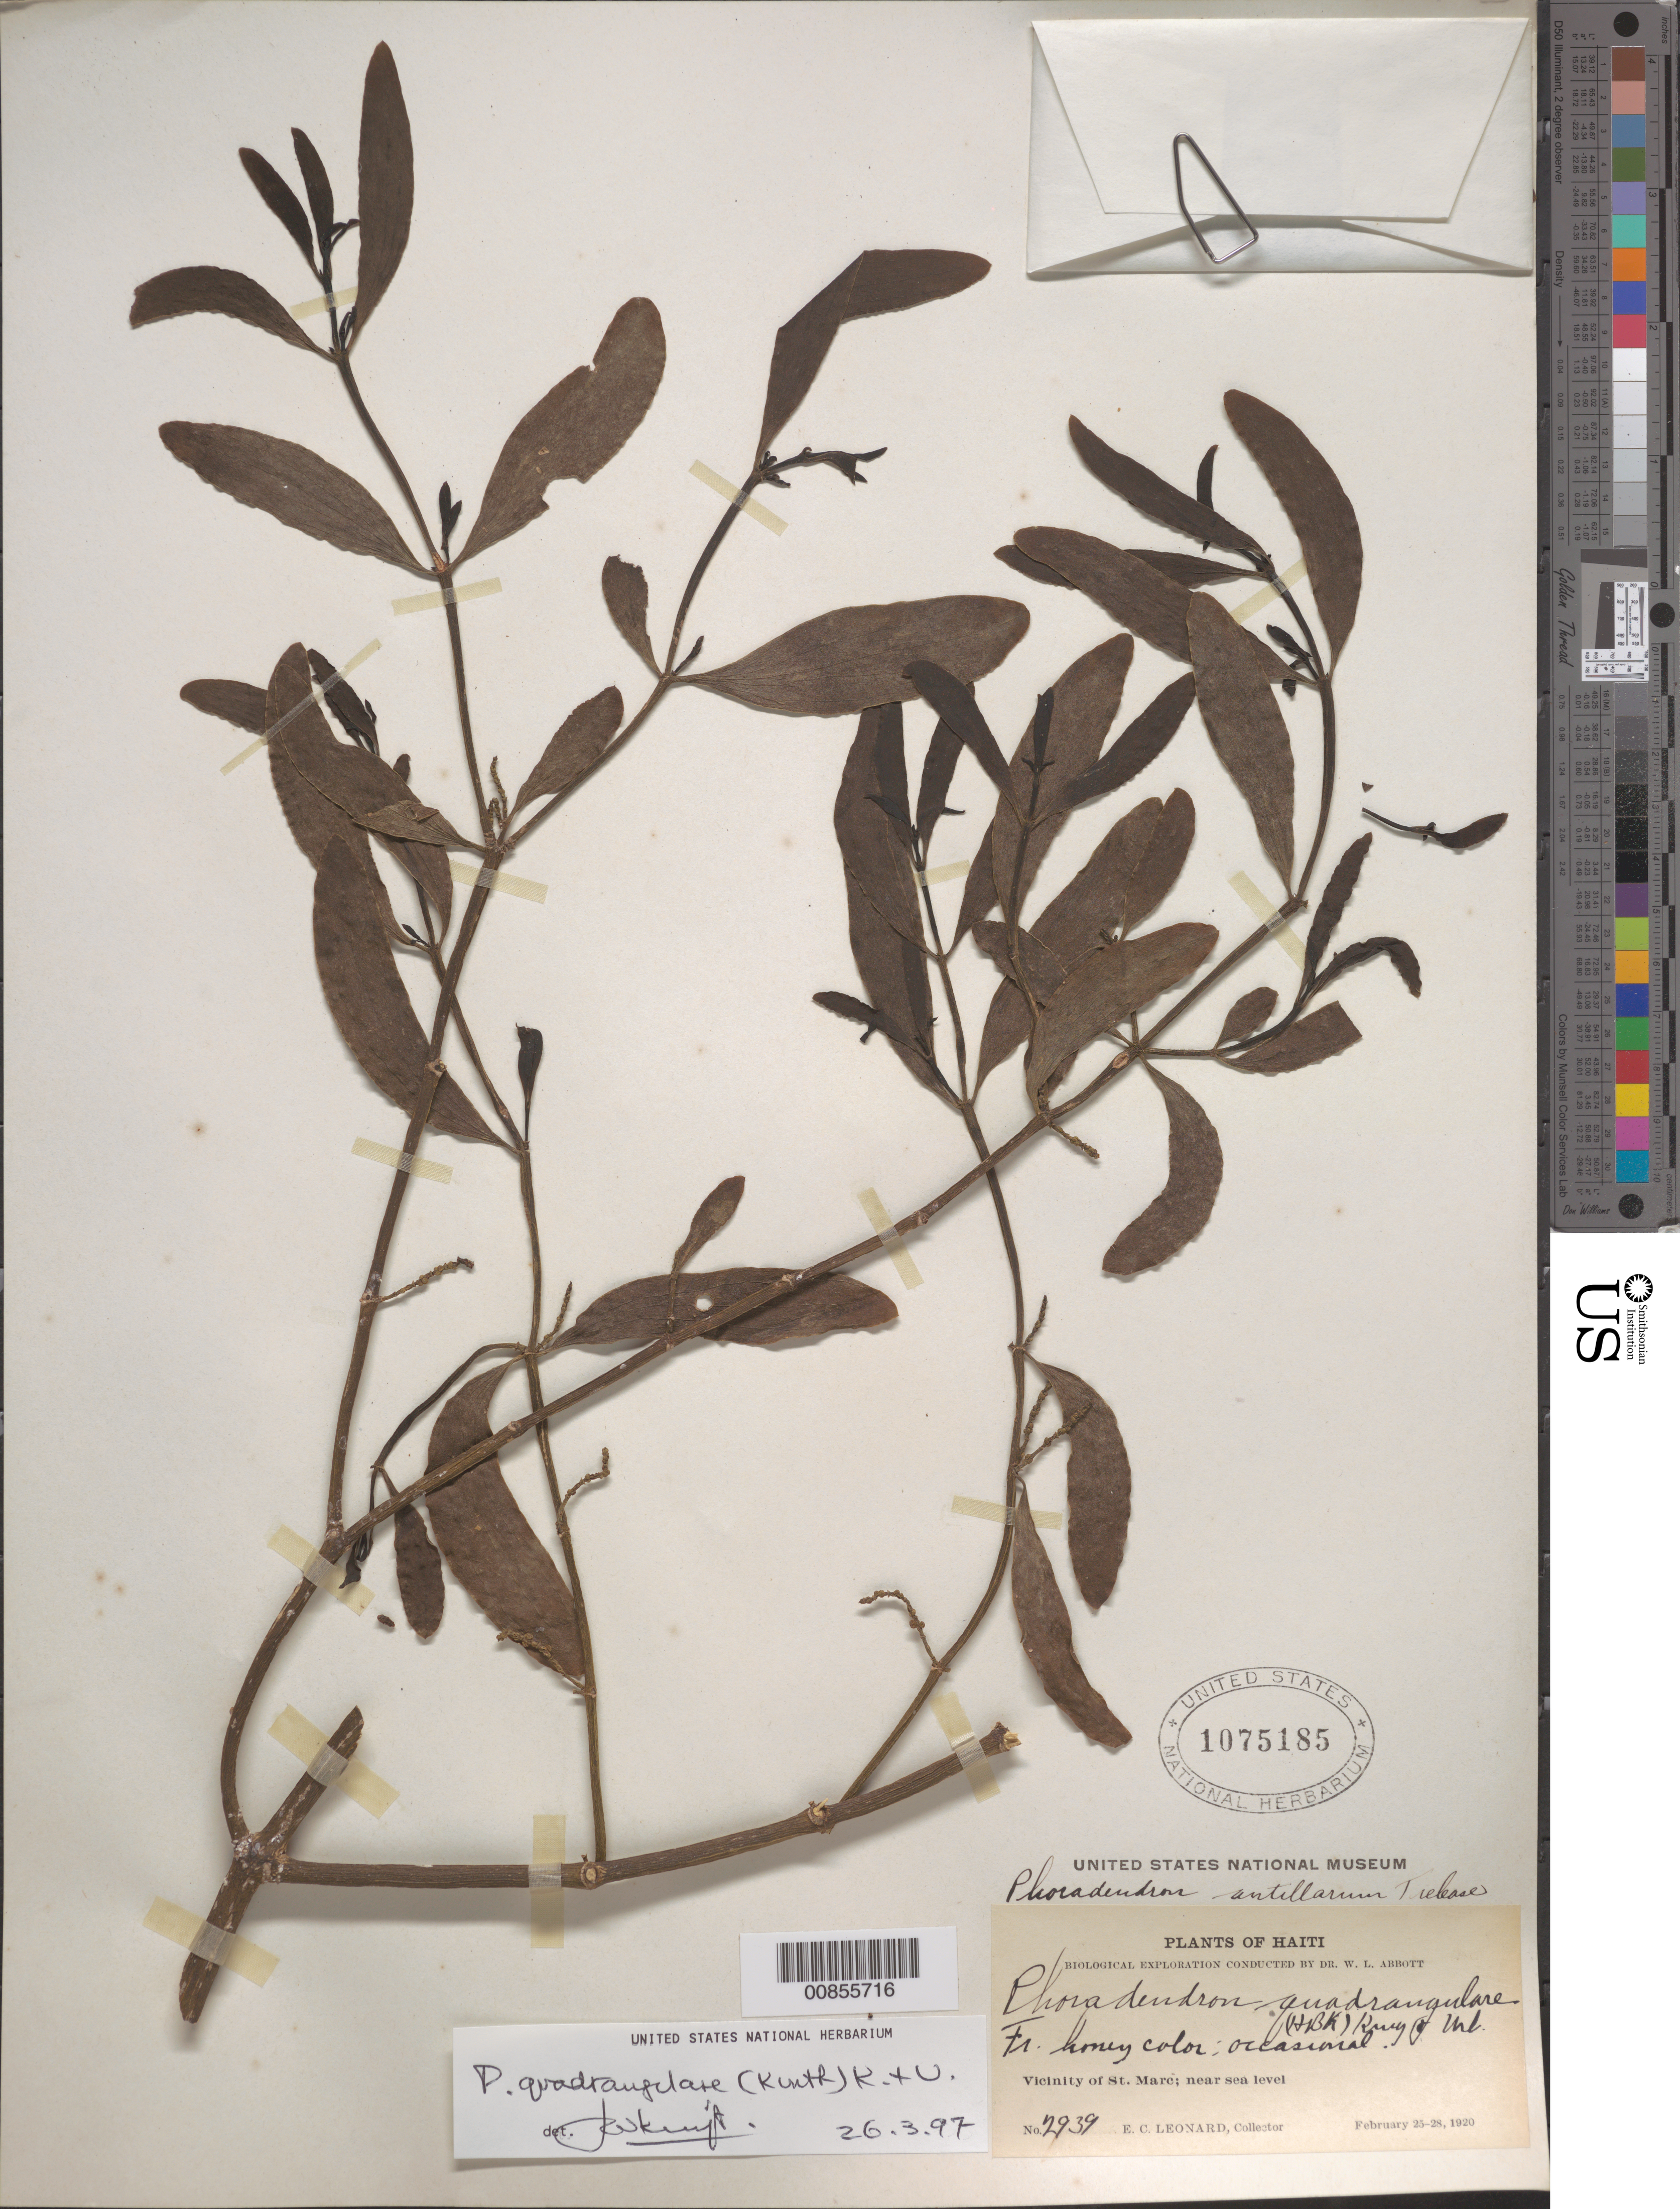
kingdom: Plantae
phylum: Tracheophyta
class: Magnoliopsida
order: Santalales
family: Viscaceae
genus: Phoradendron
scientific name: Phoradendron quadrangulare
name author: (Kunth) Griseb.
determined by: Kuijt, Job, (CANADA)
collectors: E. C. Leonard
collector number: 2939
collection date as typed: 25 Feb 1920 to 28 Feb 1920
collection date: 1920-02-25/1920-02-28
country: Haiti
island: Hispaniola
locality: Vicinity of St. Marc.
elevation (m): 0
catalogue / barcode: US 1075185